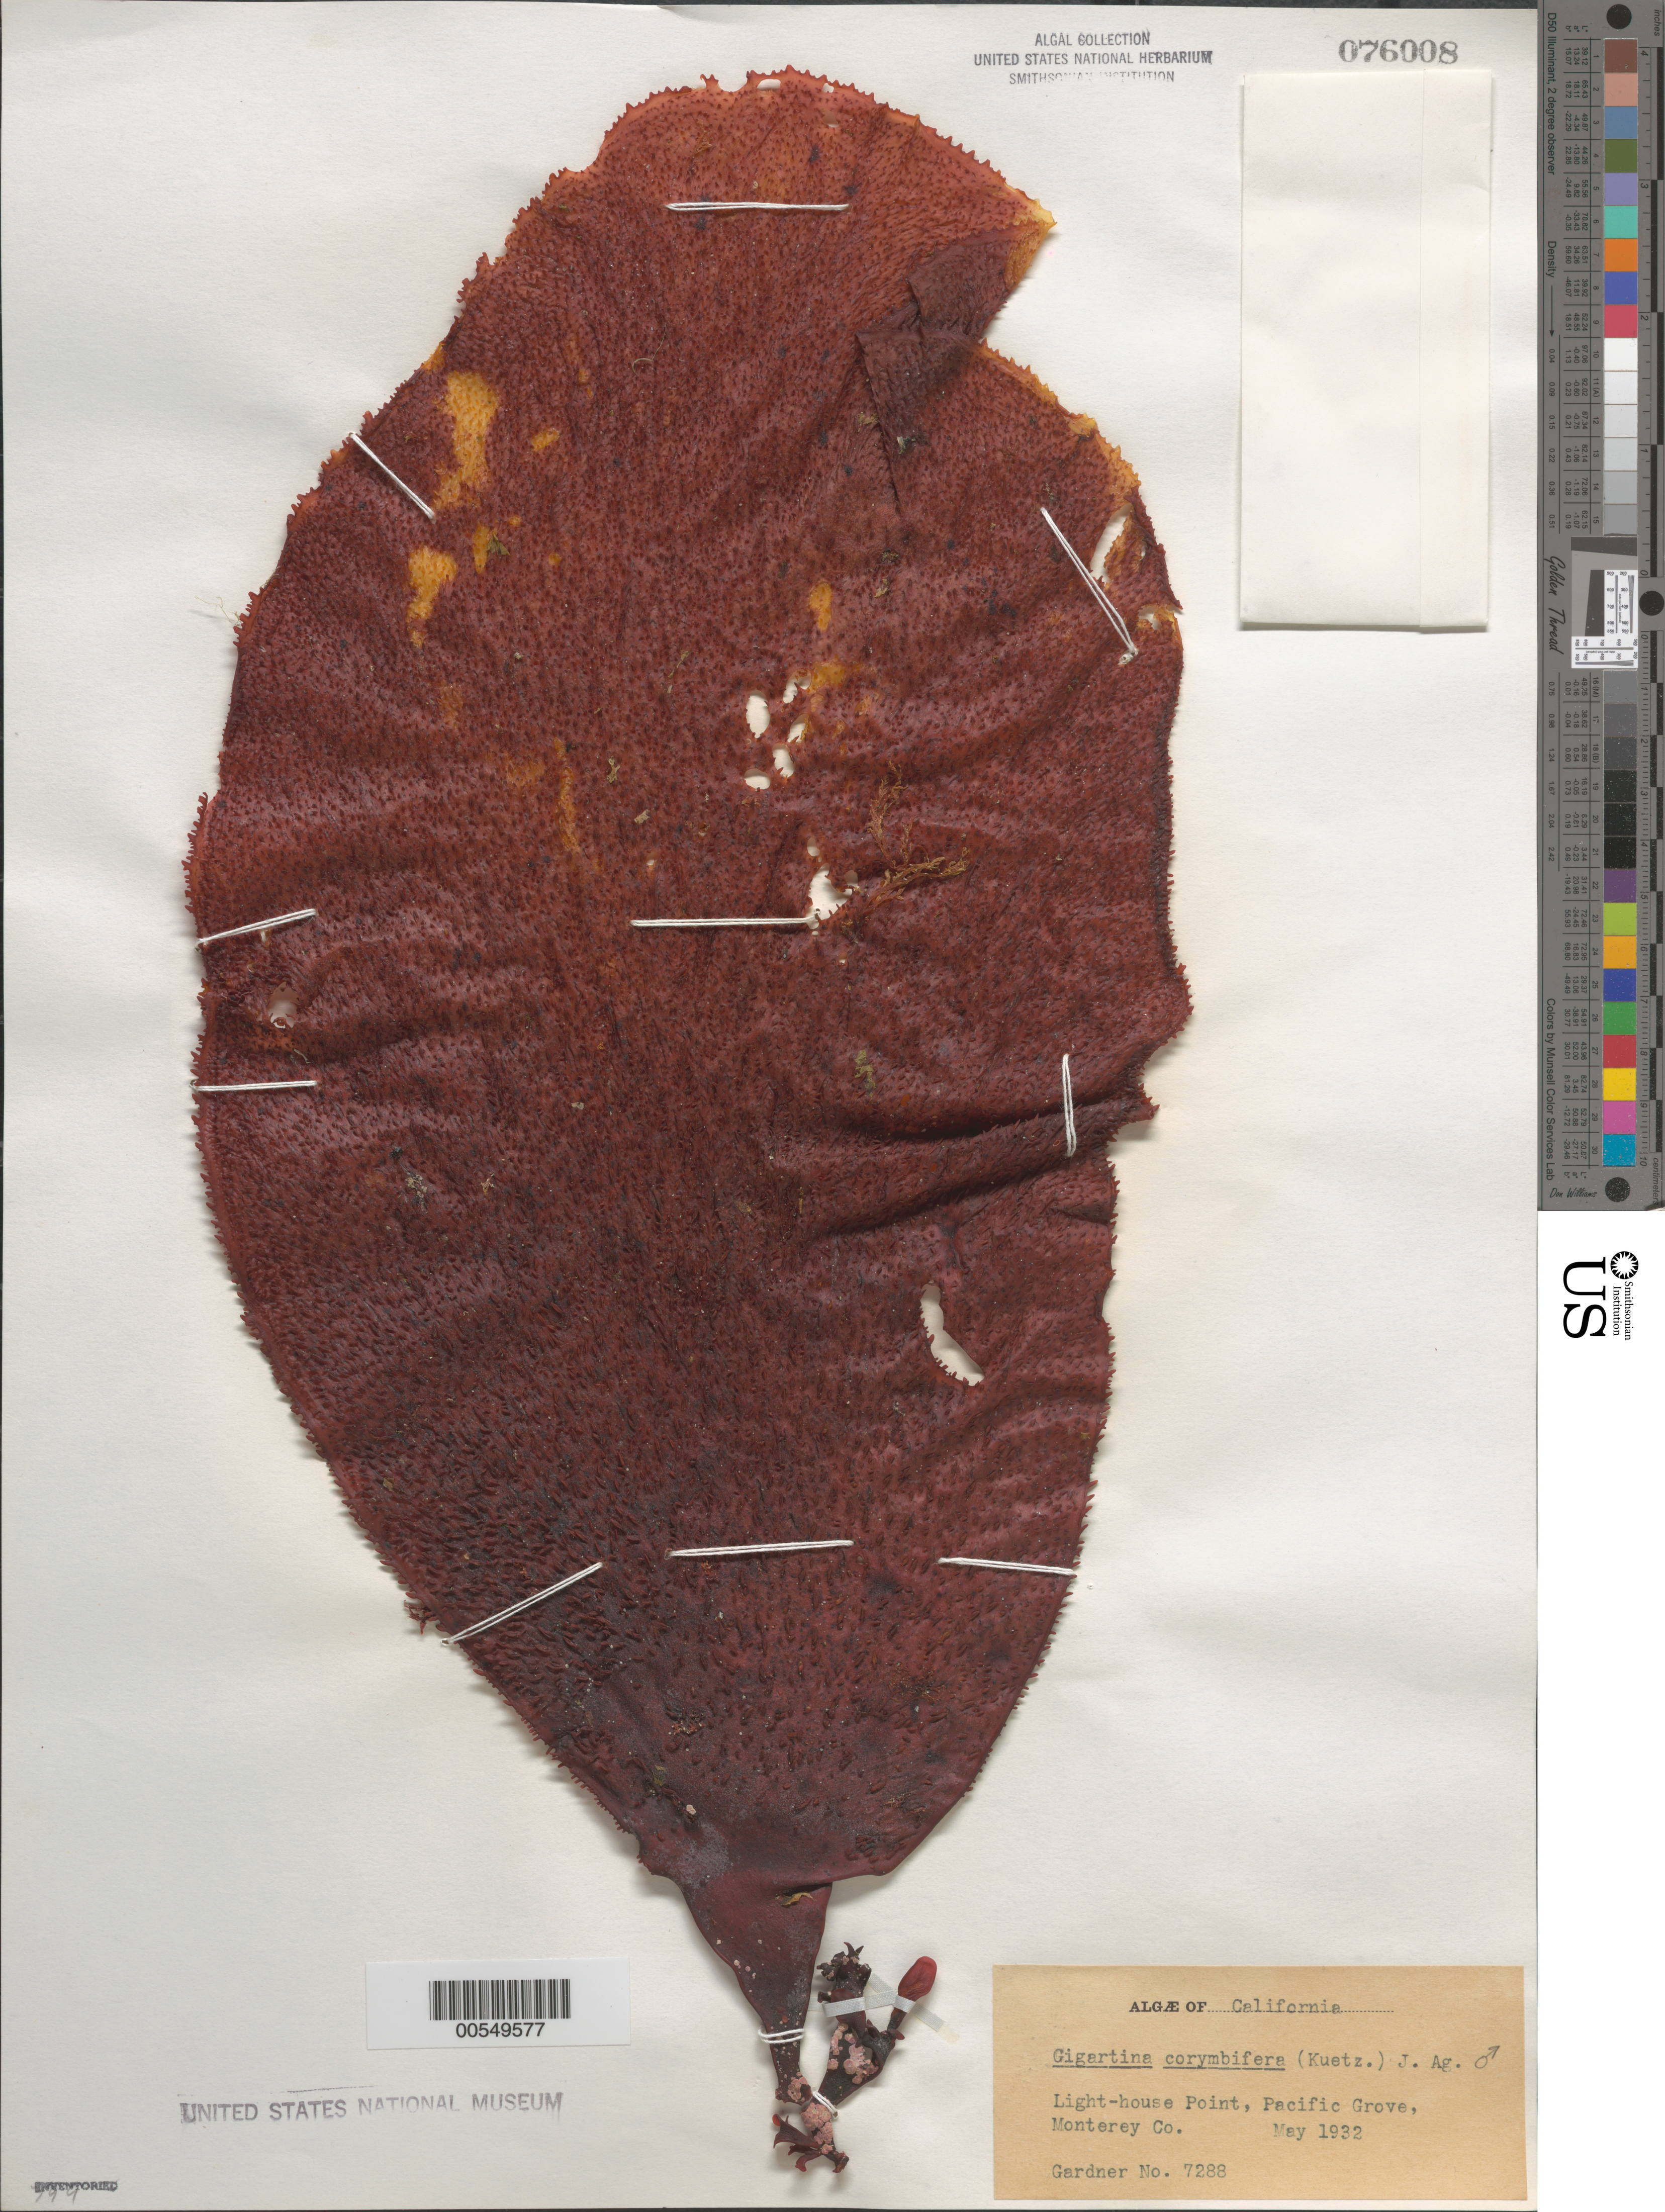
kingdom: Plantae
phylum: Rhodophyta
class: Florideophyceae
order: Gigartinales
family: Gigartinaceae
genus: Chondracanthus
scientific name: Chondracanthus corymbiferus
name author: (Kütz.) Guiry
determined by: Algae name updating Project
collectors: N. Gardner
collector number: NLG 7288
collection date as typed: May 1932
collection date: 1932-05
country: United States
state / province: California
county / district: Monterey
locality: Lighthouse Point, Pacific Grove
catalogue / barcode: US 76008